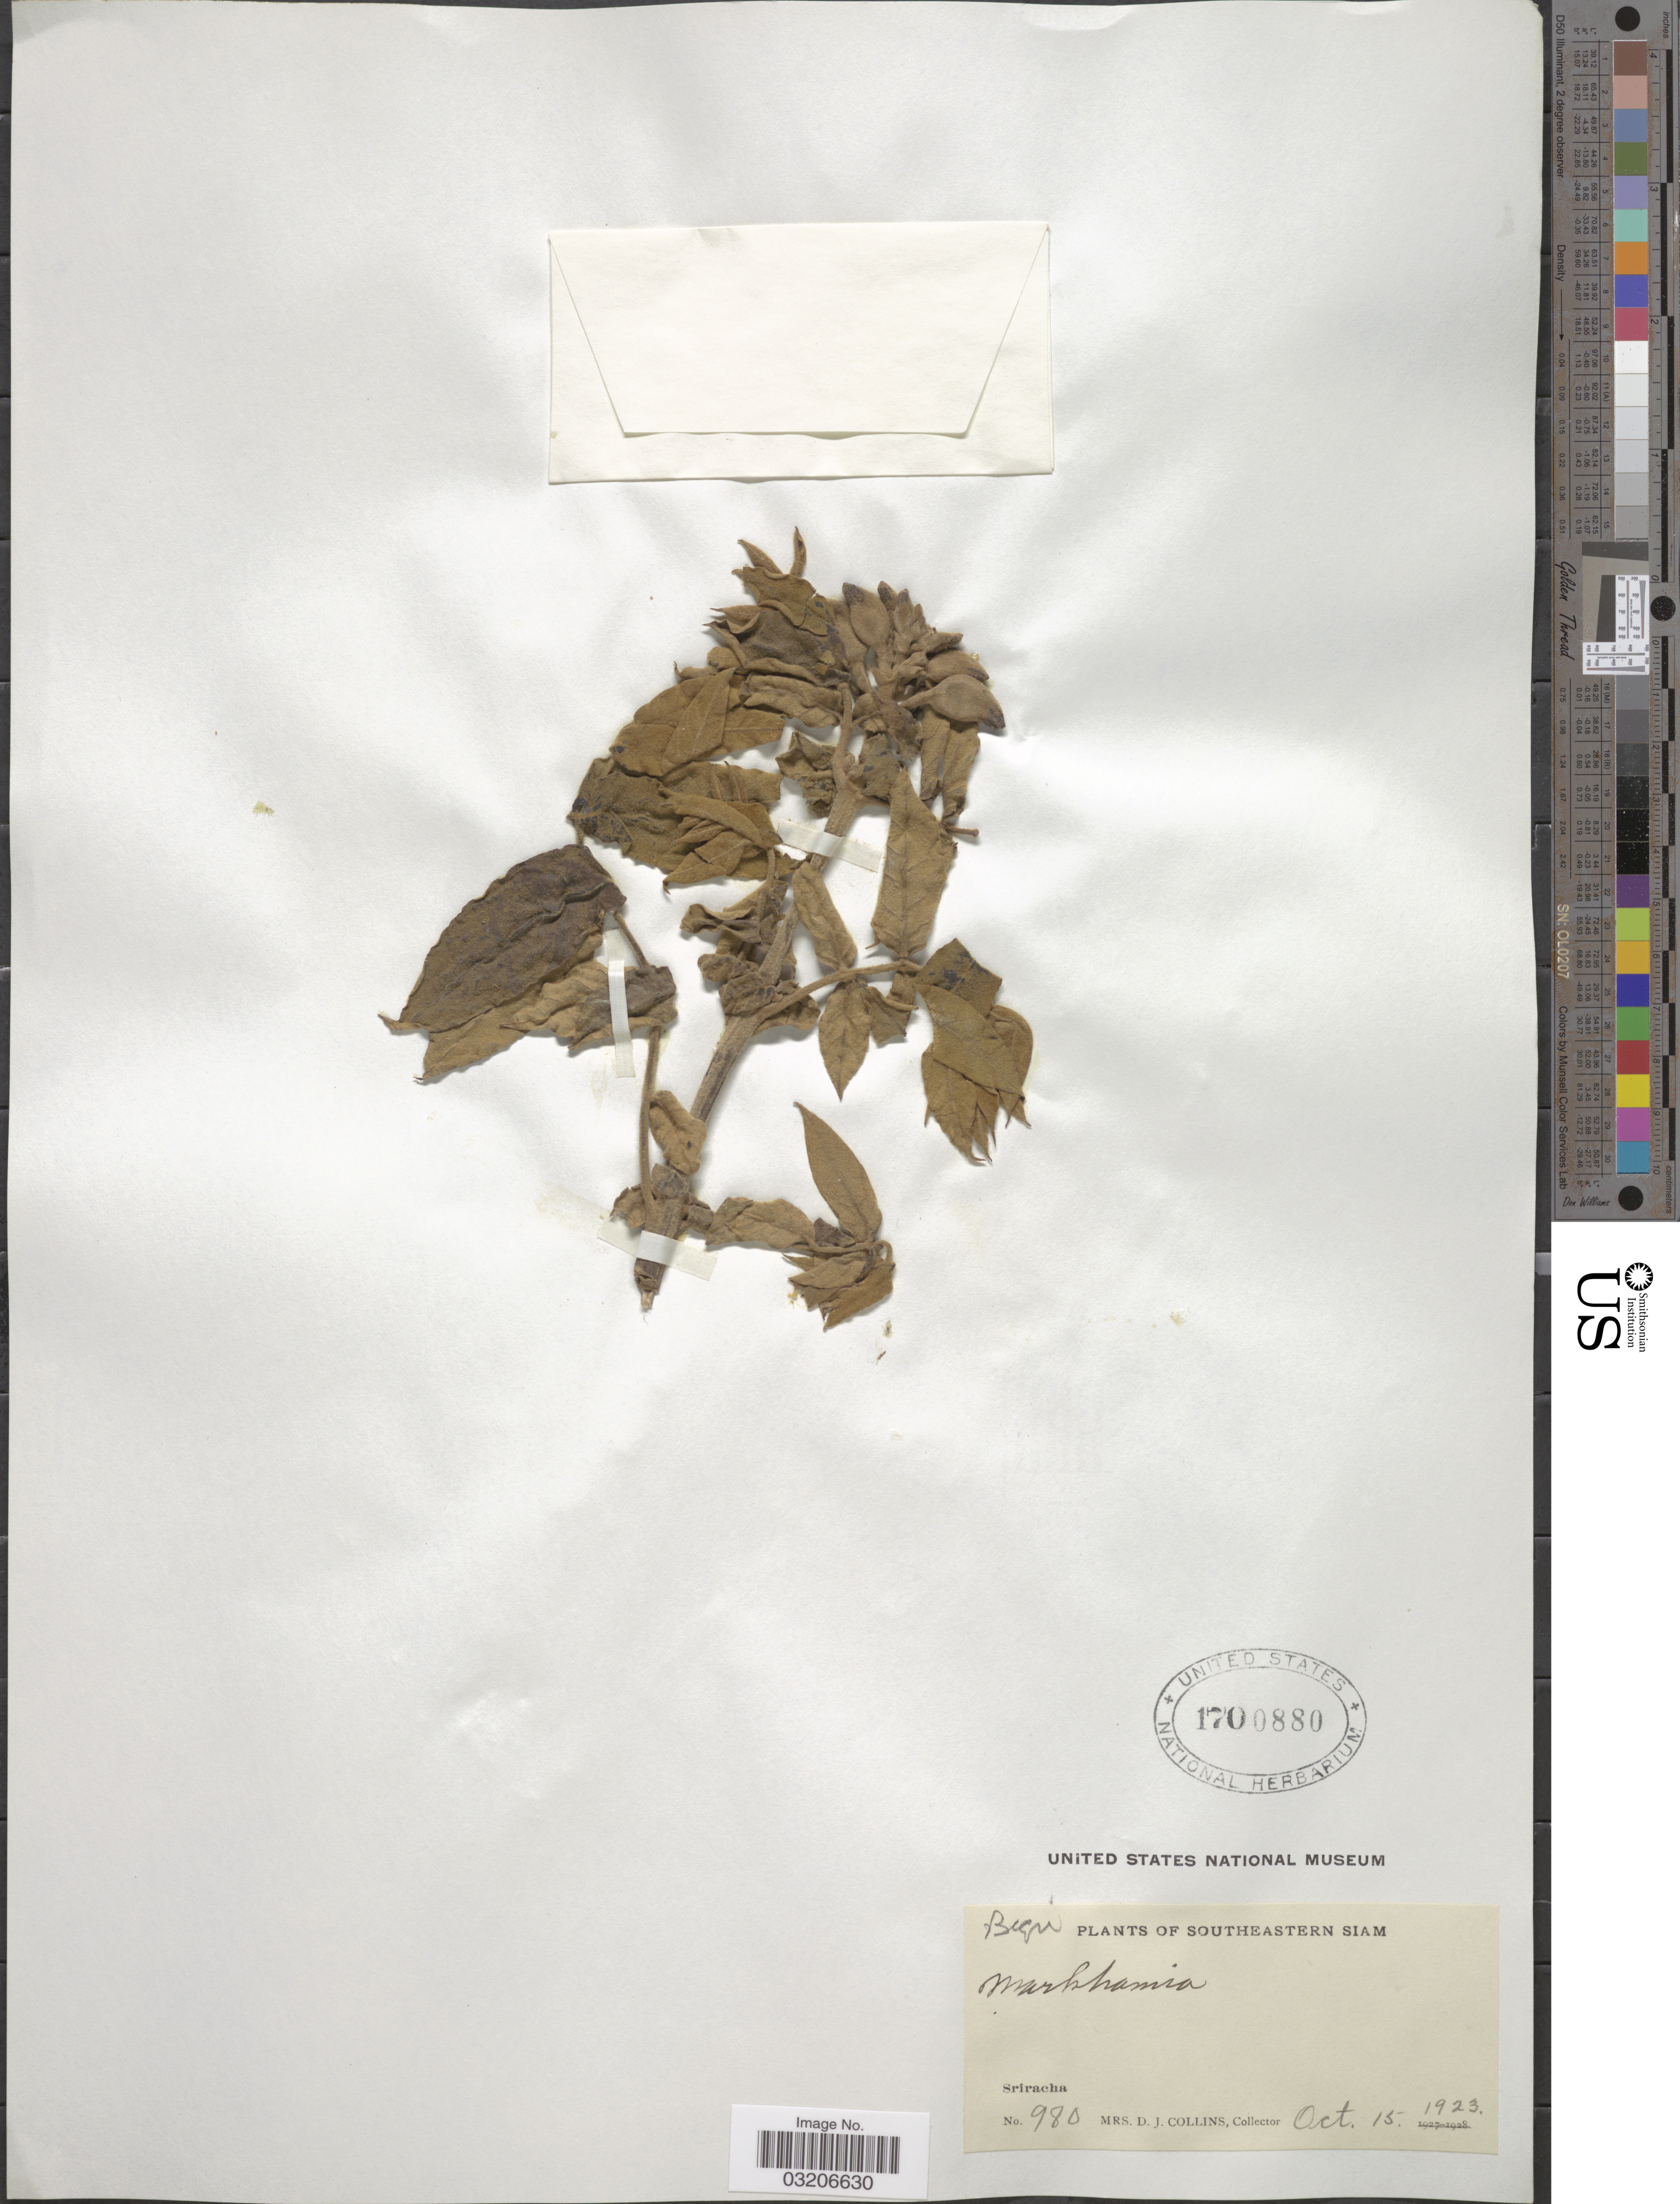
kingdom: Plantae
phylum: Tracheophyta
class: Magnoliopsida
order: Lamiales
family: Bignoniaceae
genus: Markhamia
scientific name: Markhamia sp.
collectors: Mrs. D. J. Collins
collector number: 980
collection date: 1923-10-15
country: Thailand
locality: Southeastern Siam. Sriracha.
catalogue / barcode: US 1700880